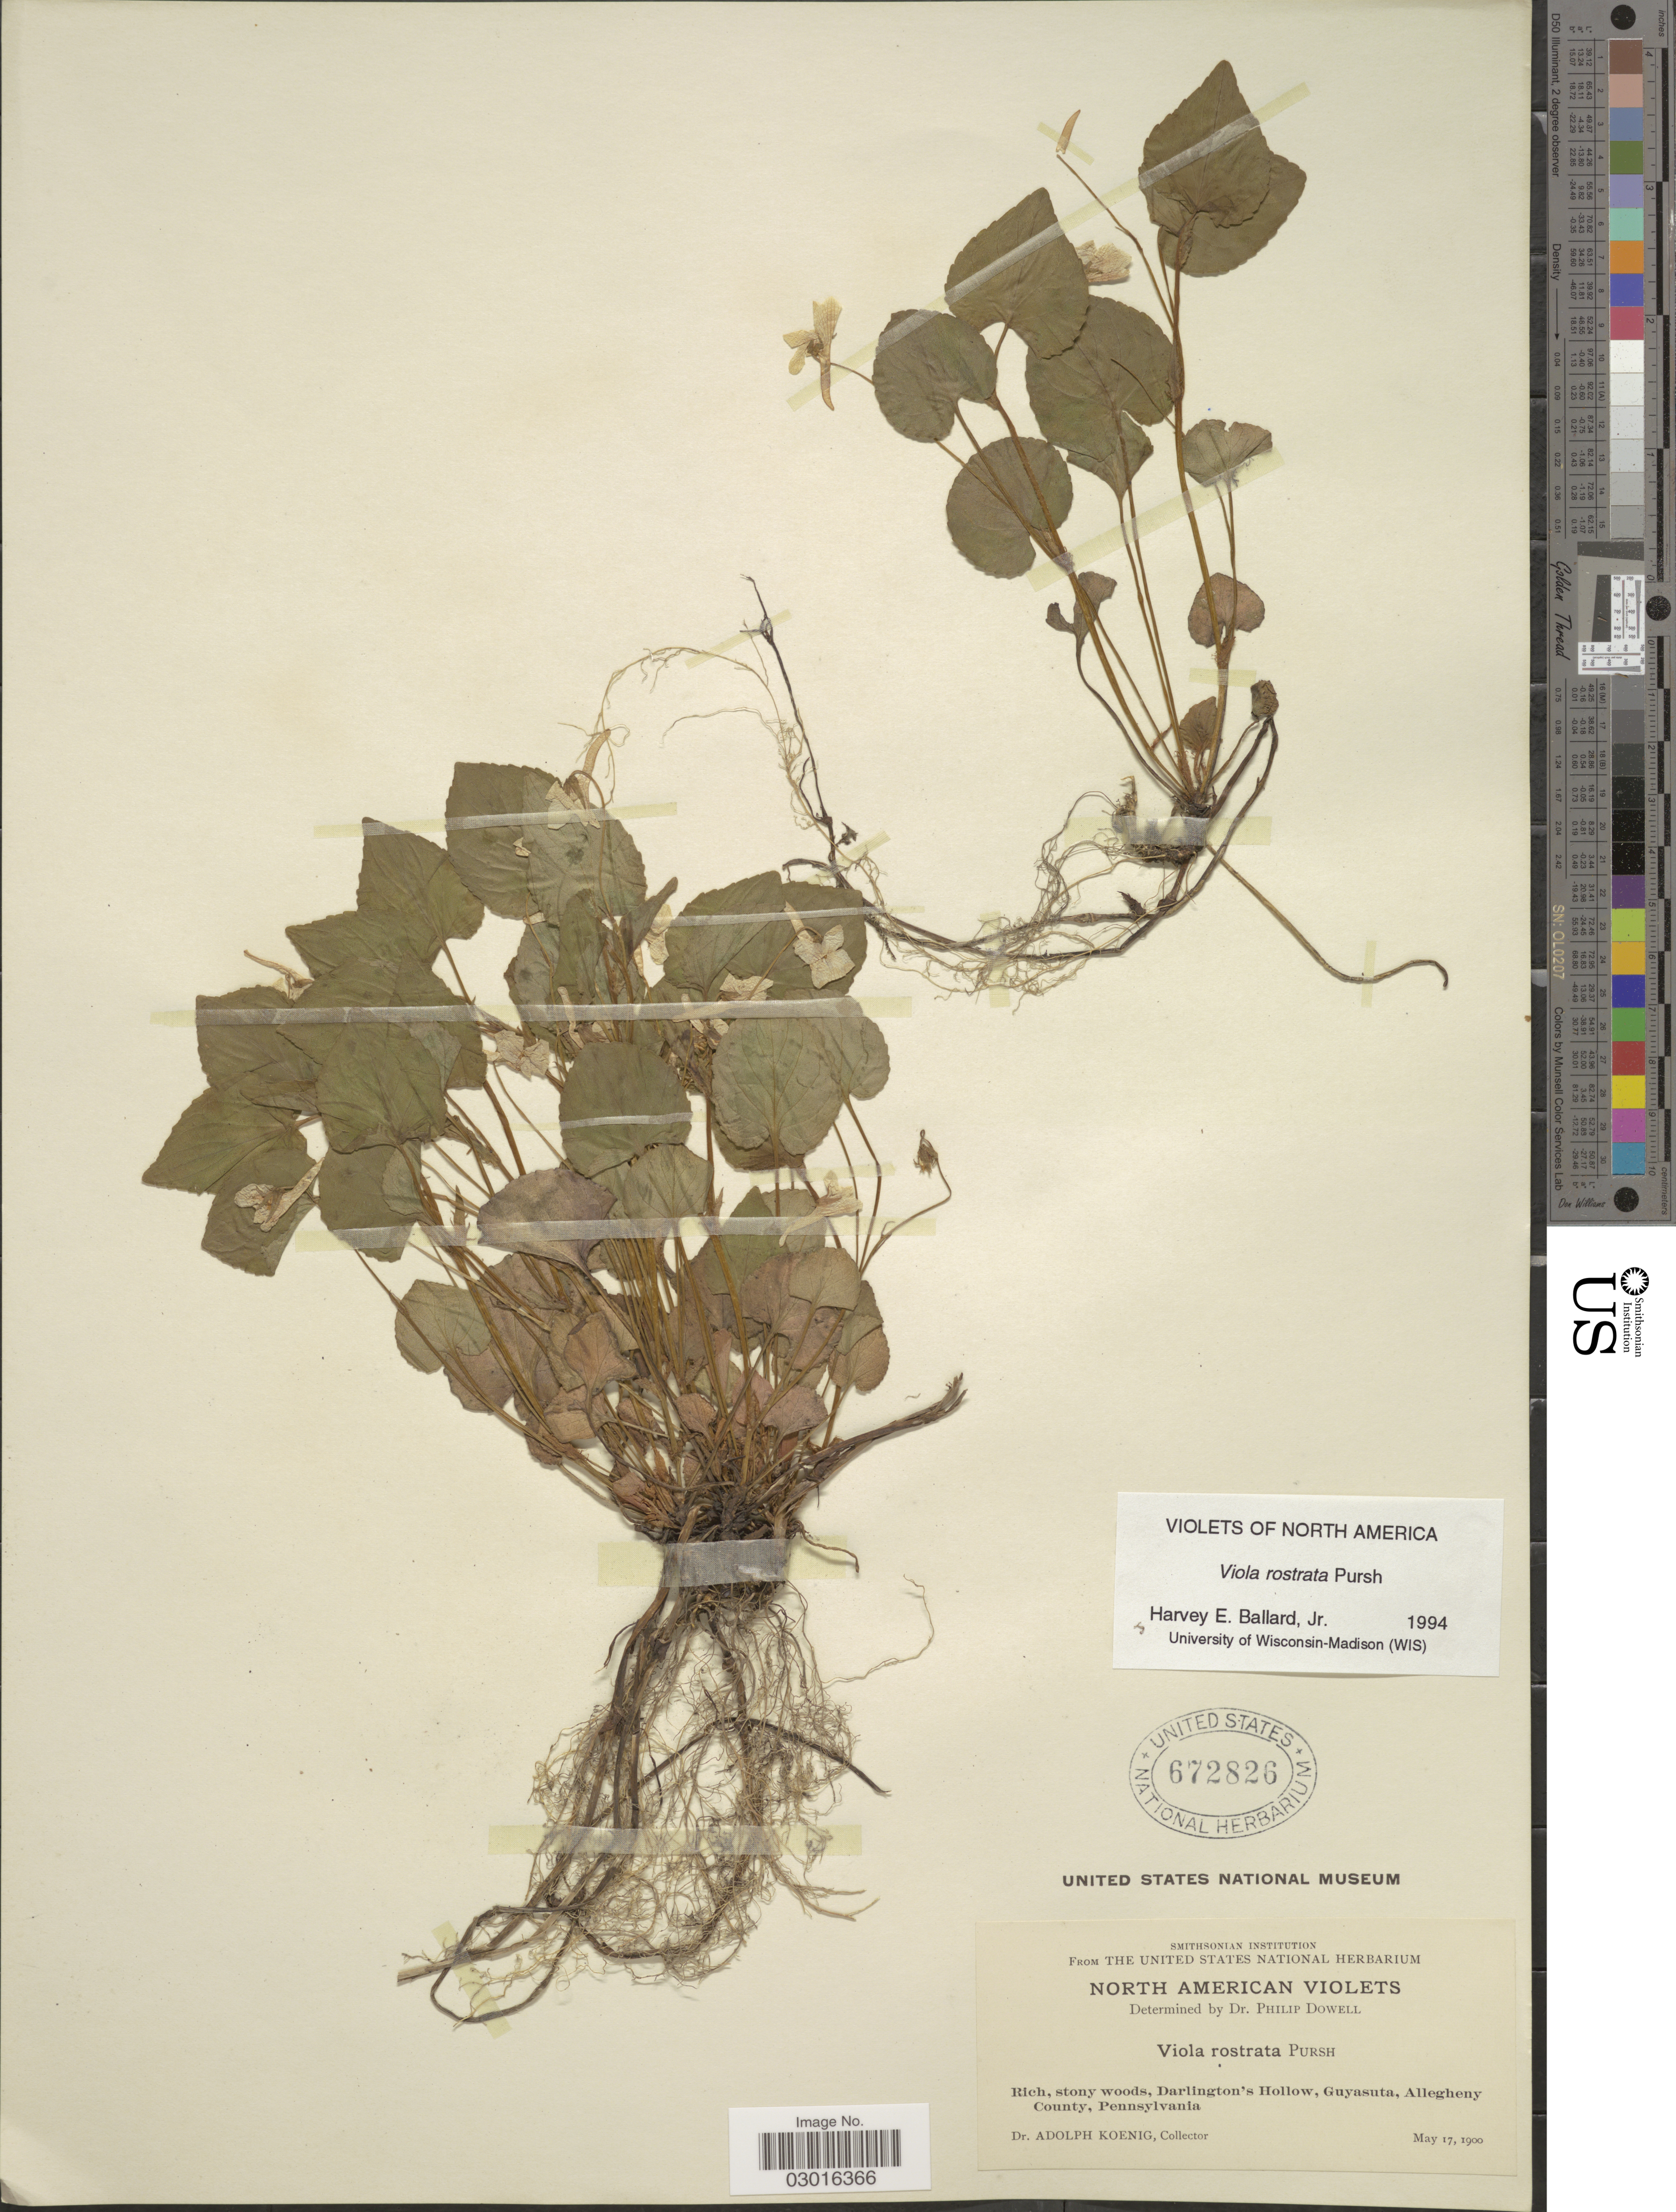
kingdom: Plantae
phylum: Tracheophyta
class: Magnoliopsida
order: Malpighiales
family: Violaceae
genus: Viola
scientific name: Viola rostrata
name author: Pursh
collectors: A. Koenig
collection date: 1900-05-17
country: United States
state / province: Pennsylvania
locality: Darlington's Hollow, Guyasuta, Allegheny County.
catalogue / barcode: US 672826